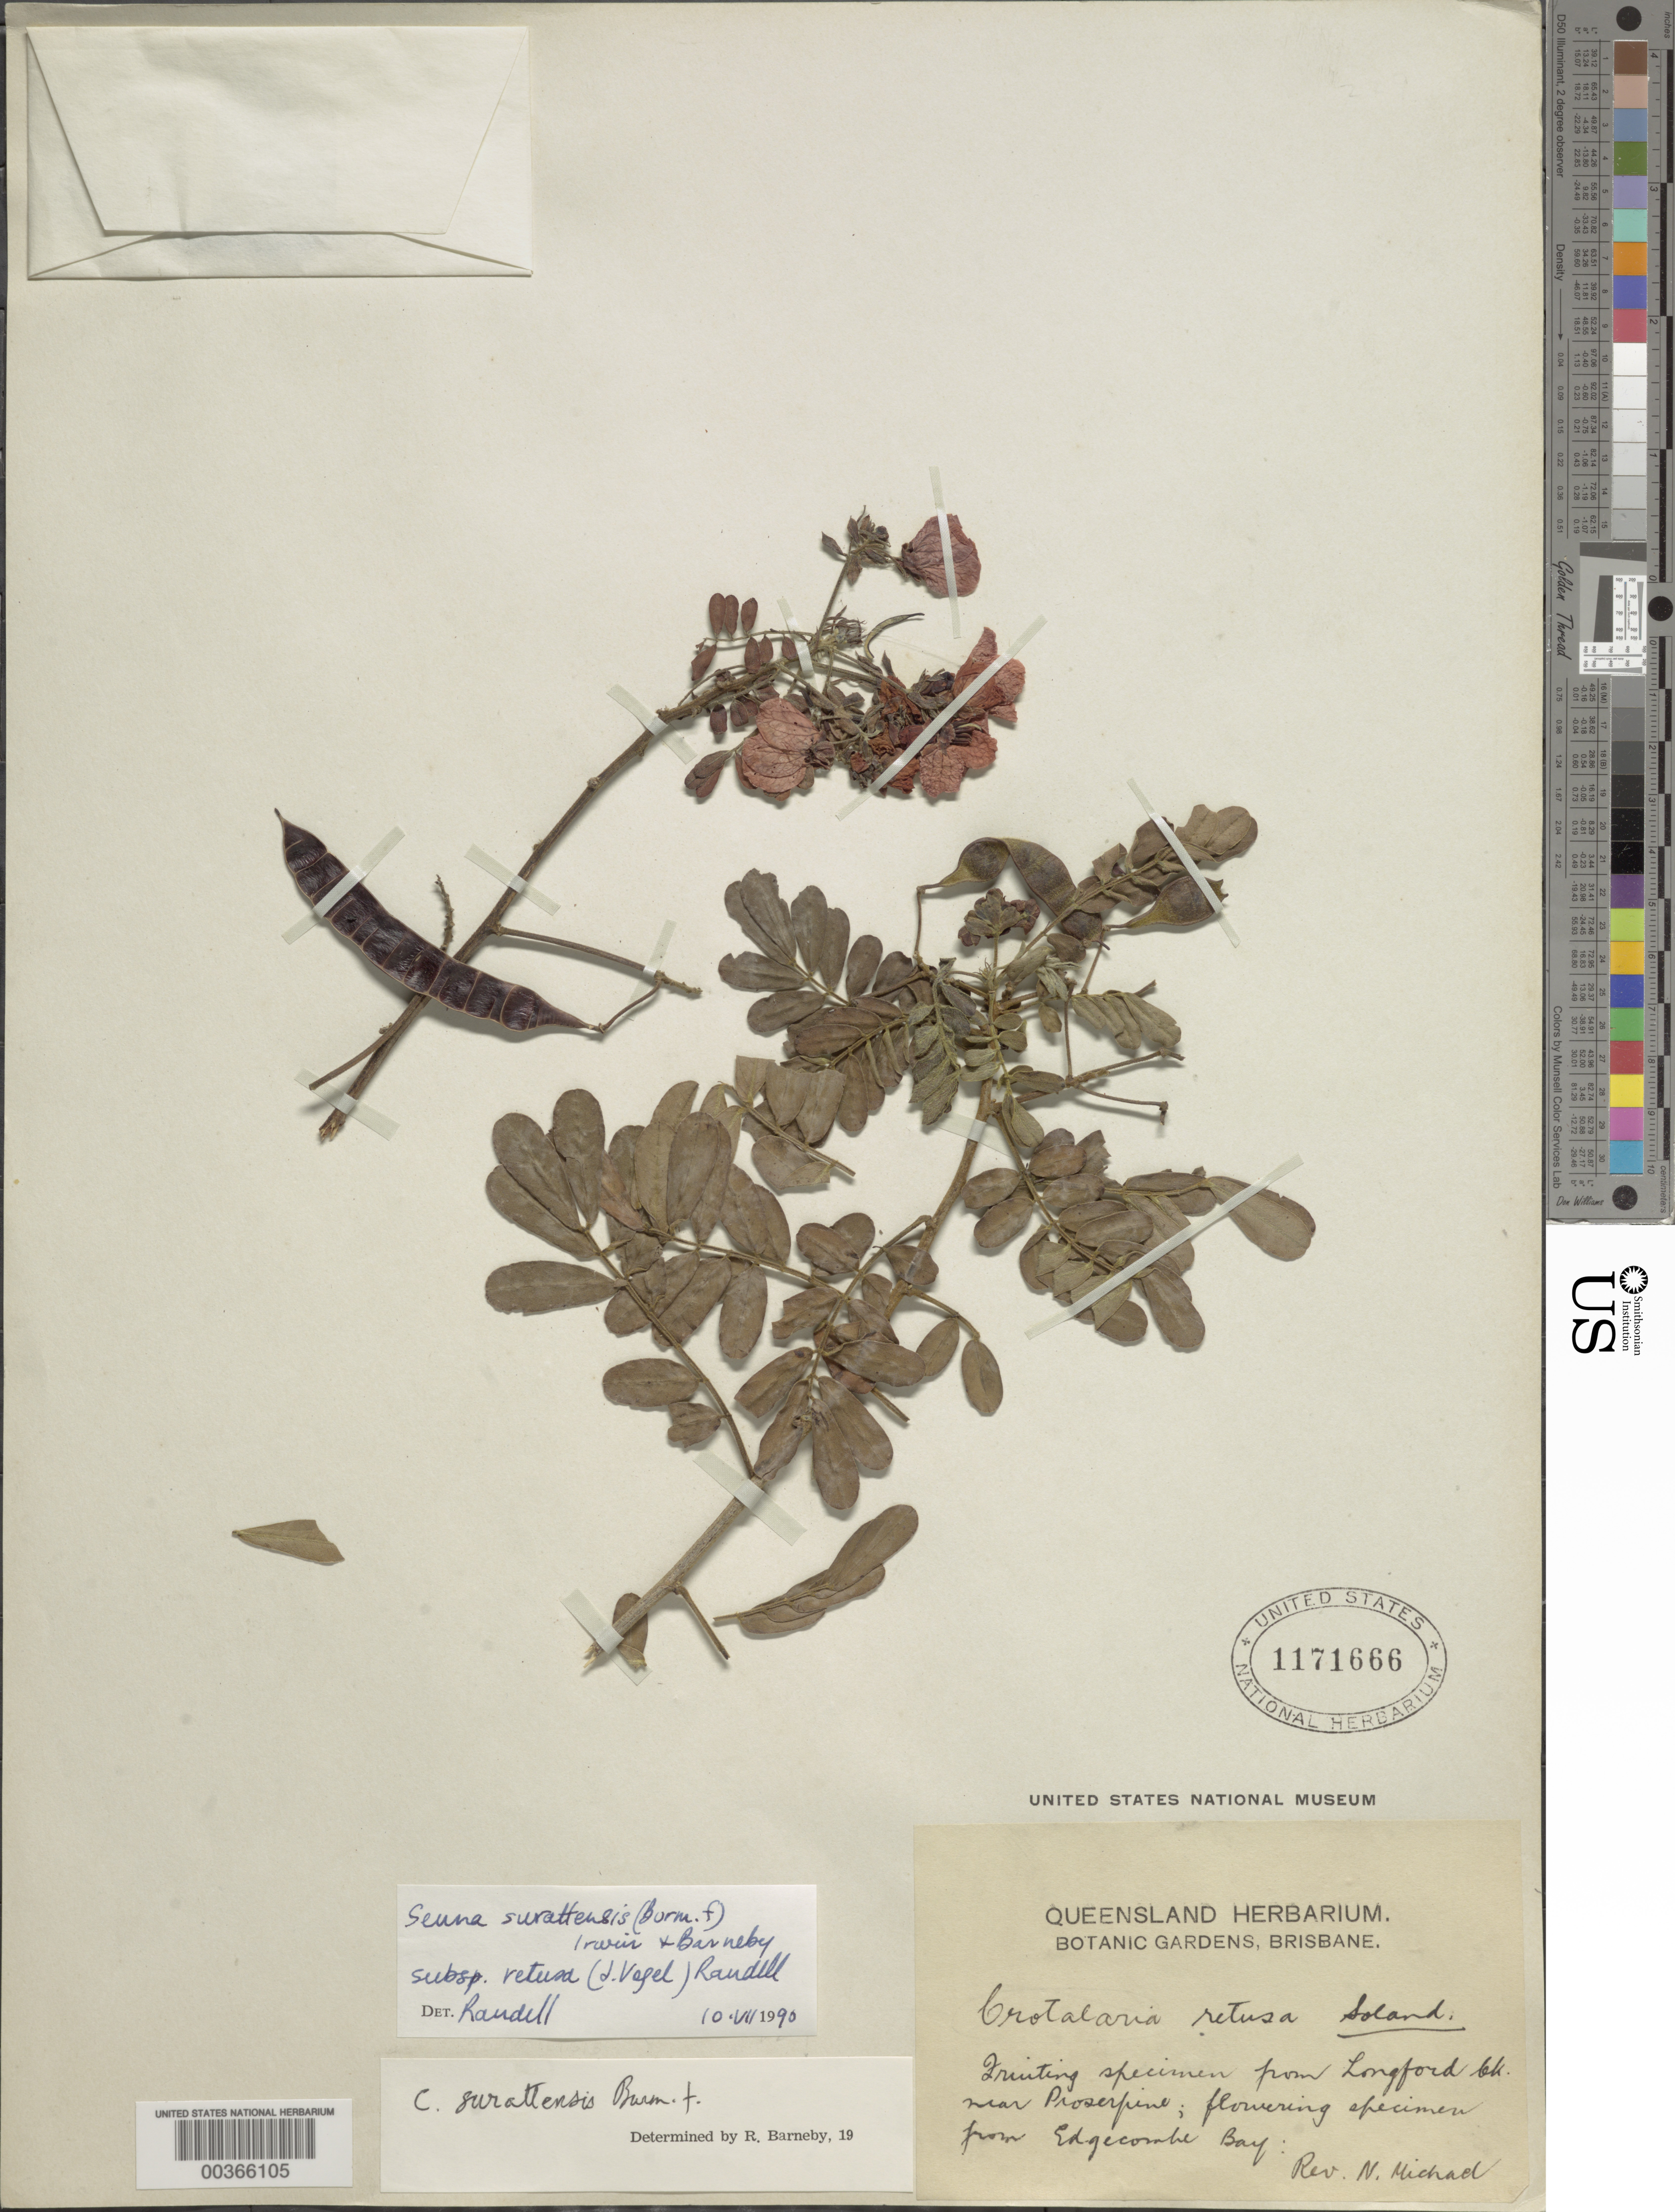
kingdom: Plantae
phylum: Tracheophyta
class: Magnoliopsida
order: Fabales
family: Fabaceae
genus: Senna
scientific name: Senna surattensis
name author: (Burm. f.) H.S. Irwin & Barneby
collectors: N. Michael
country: Australia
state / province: Queensland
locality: Longford Creek, near Proserfine and Edgecombe Bay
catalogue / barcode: US 1171666